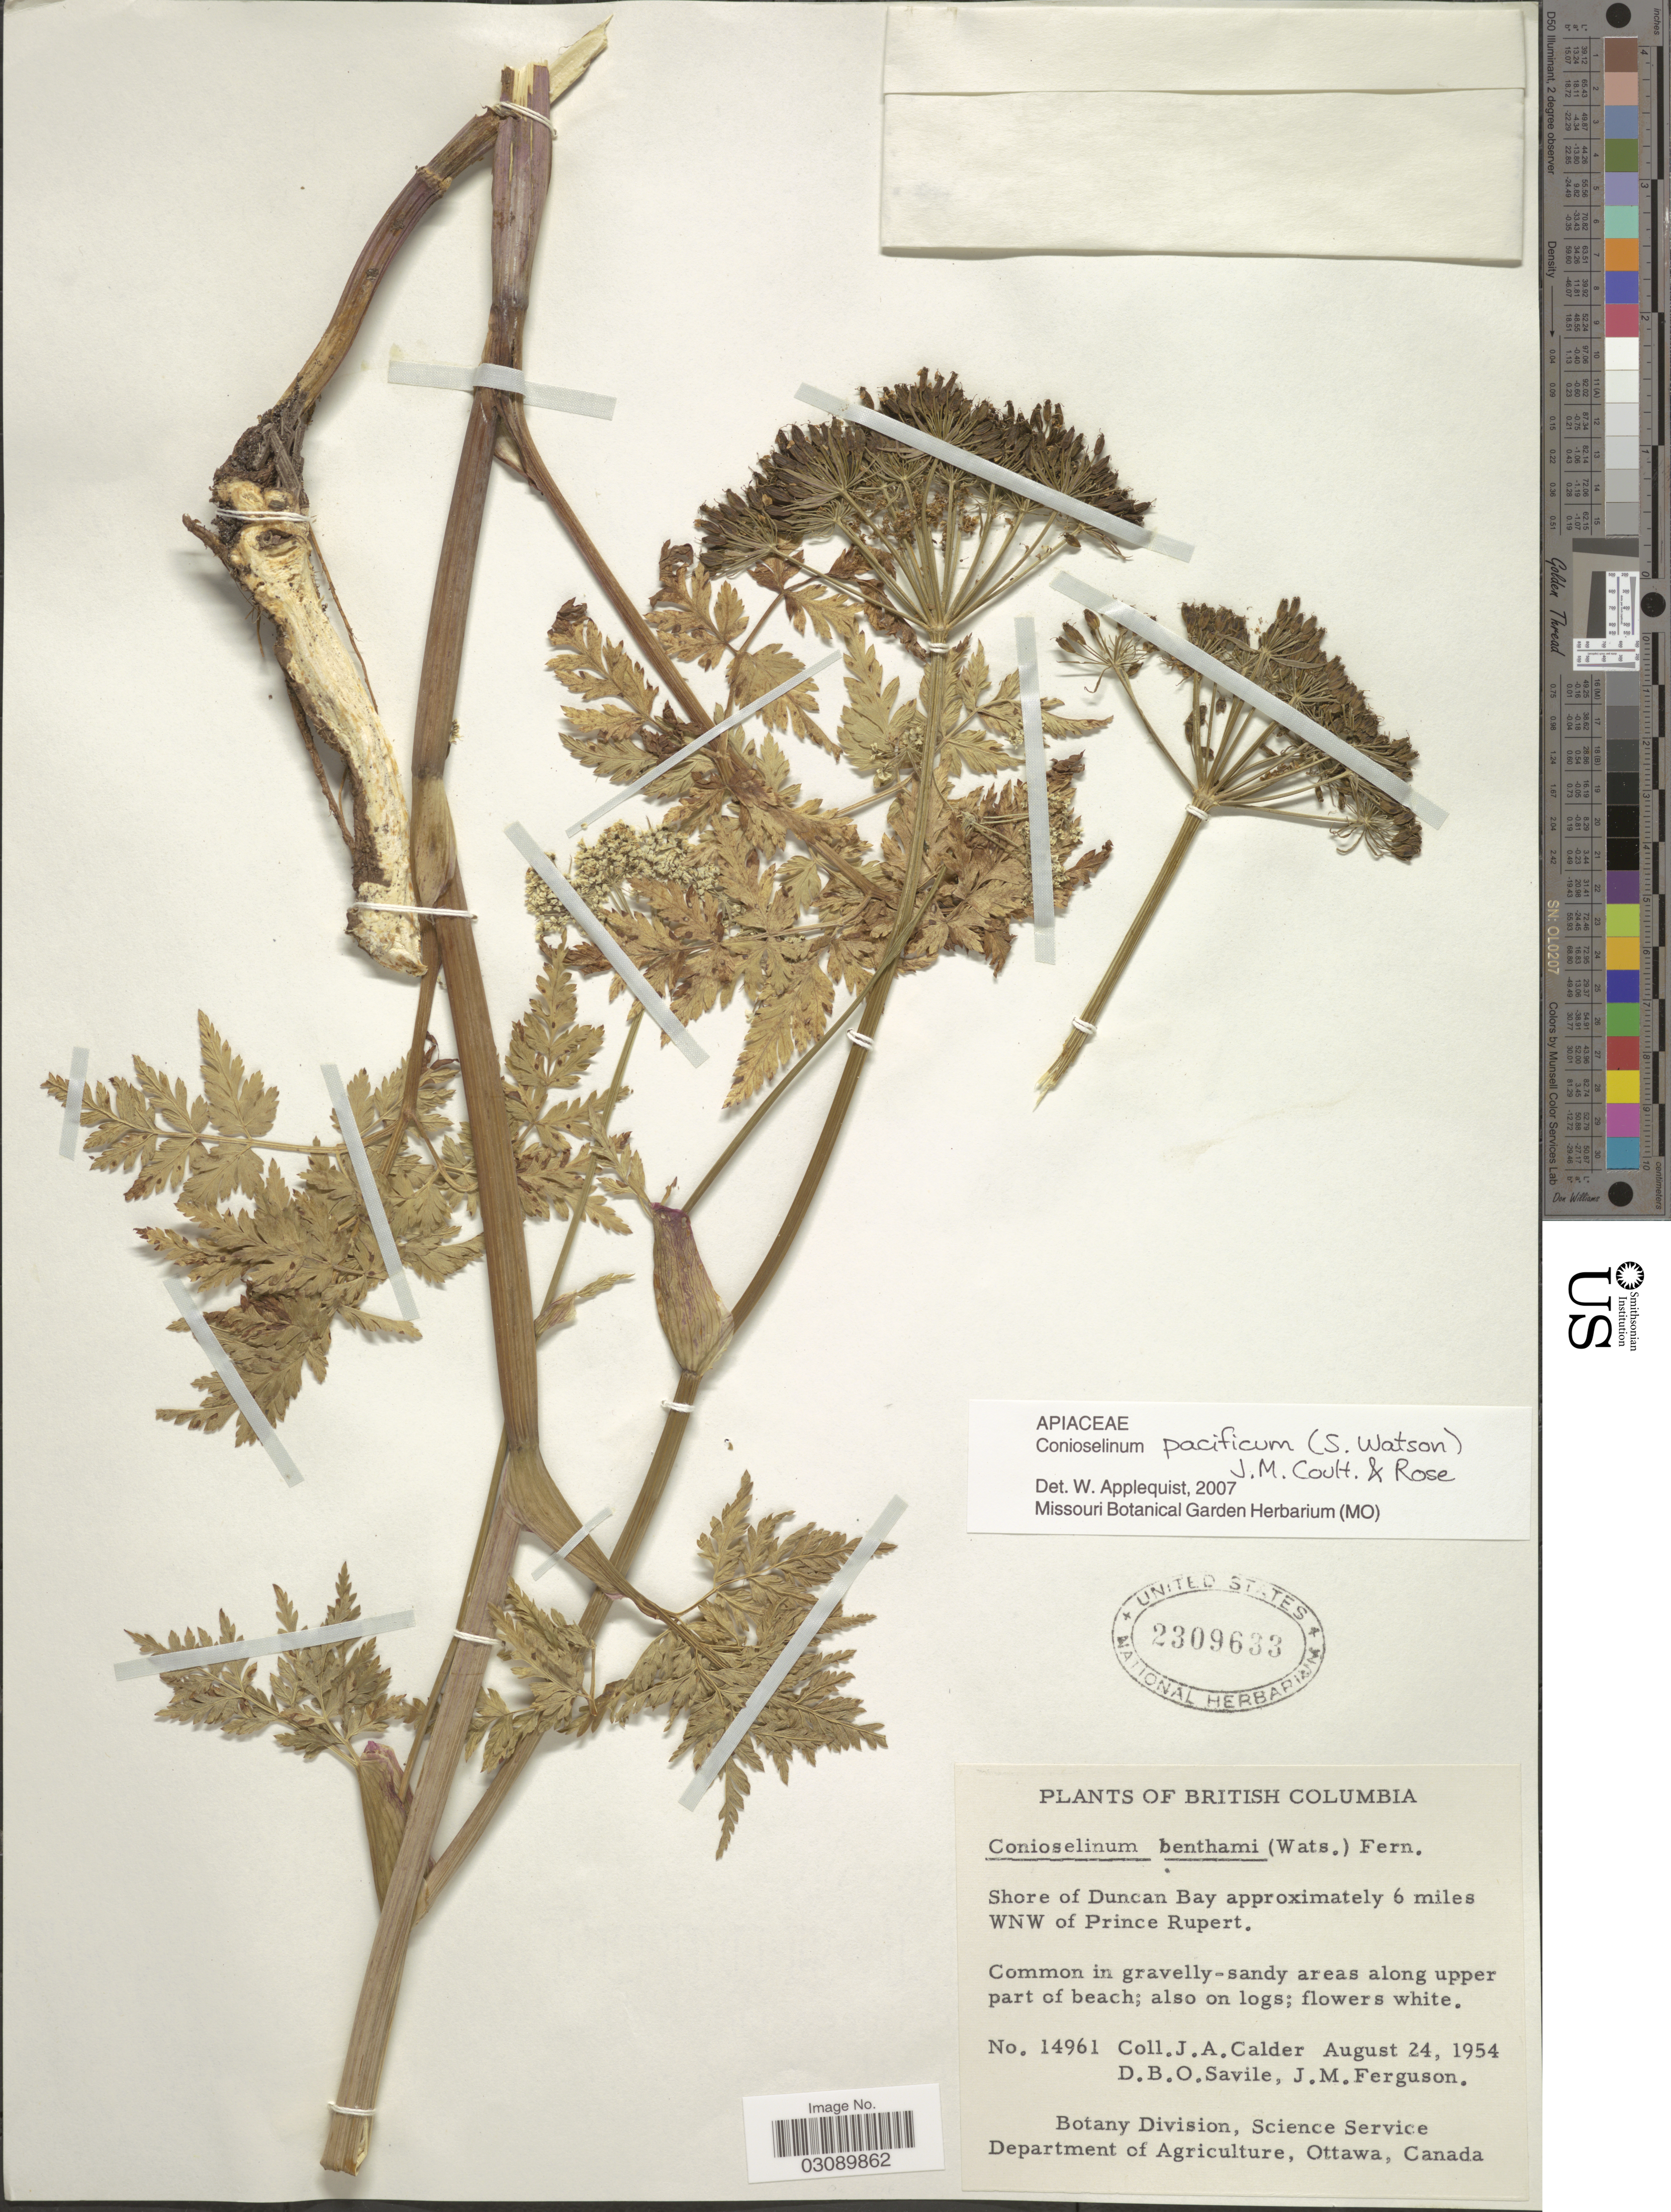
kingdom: Plantae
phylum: Tracheophyta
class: Magnoliopsida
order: Apiales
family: Apiaceae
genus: Conioselinum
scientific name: Conioselinum pacificum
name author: (S. Watson) J.M. Coult. & Rose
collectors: J. A. Calder, D. Savile & J. M. Ferguson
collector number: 14961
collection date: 1954-08-24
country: Canada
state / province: British Columbia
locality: Shore of Duncan Bay approximately 6 miles WNW of Prince Rupert.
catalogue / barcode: US 2309633